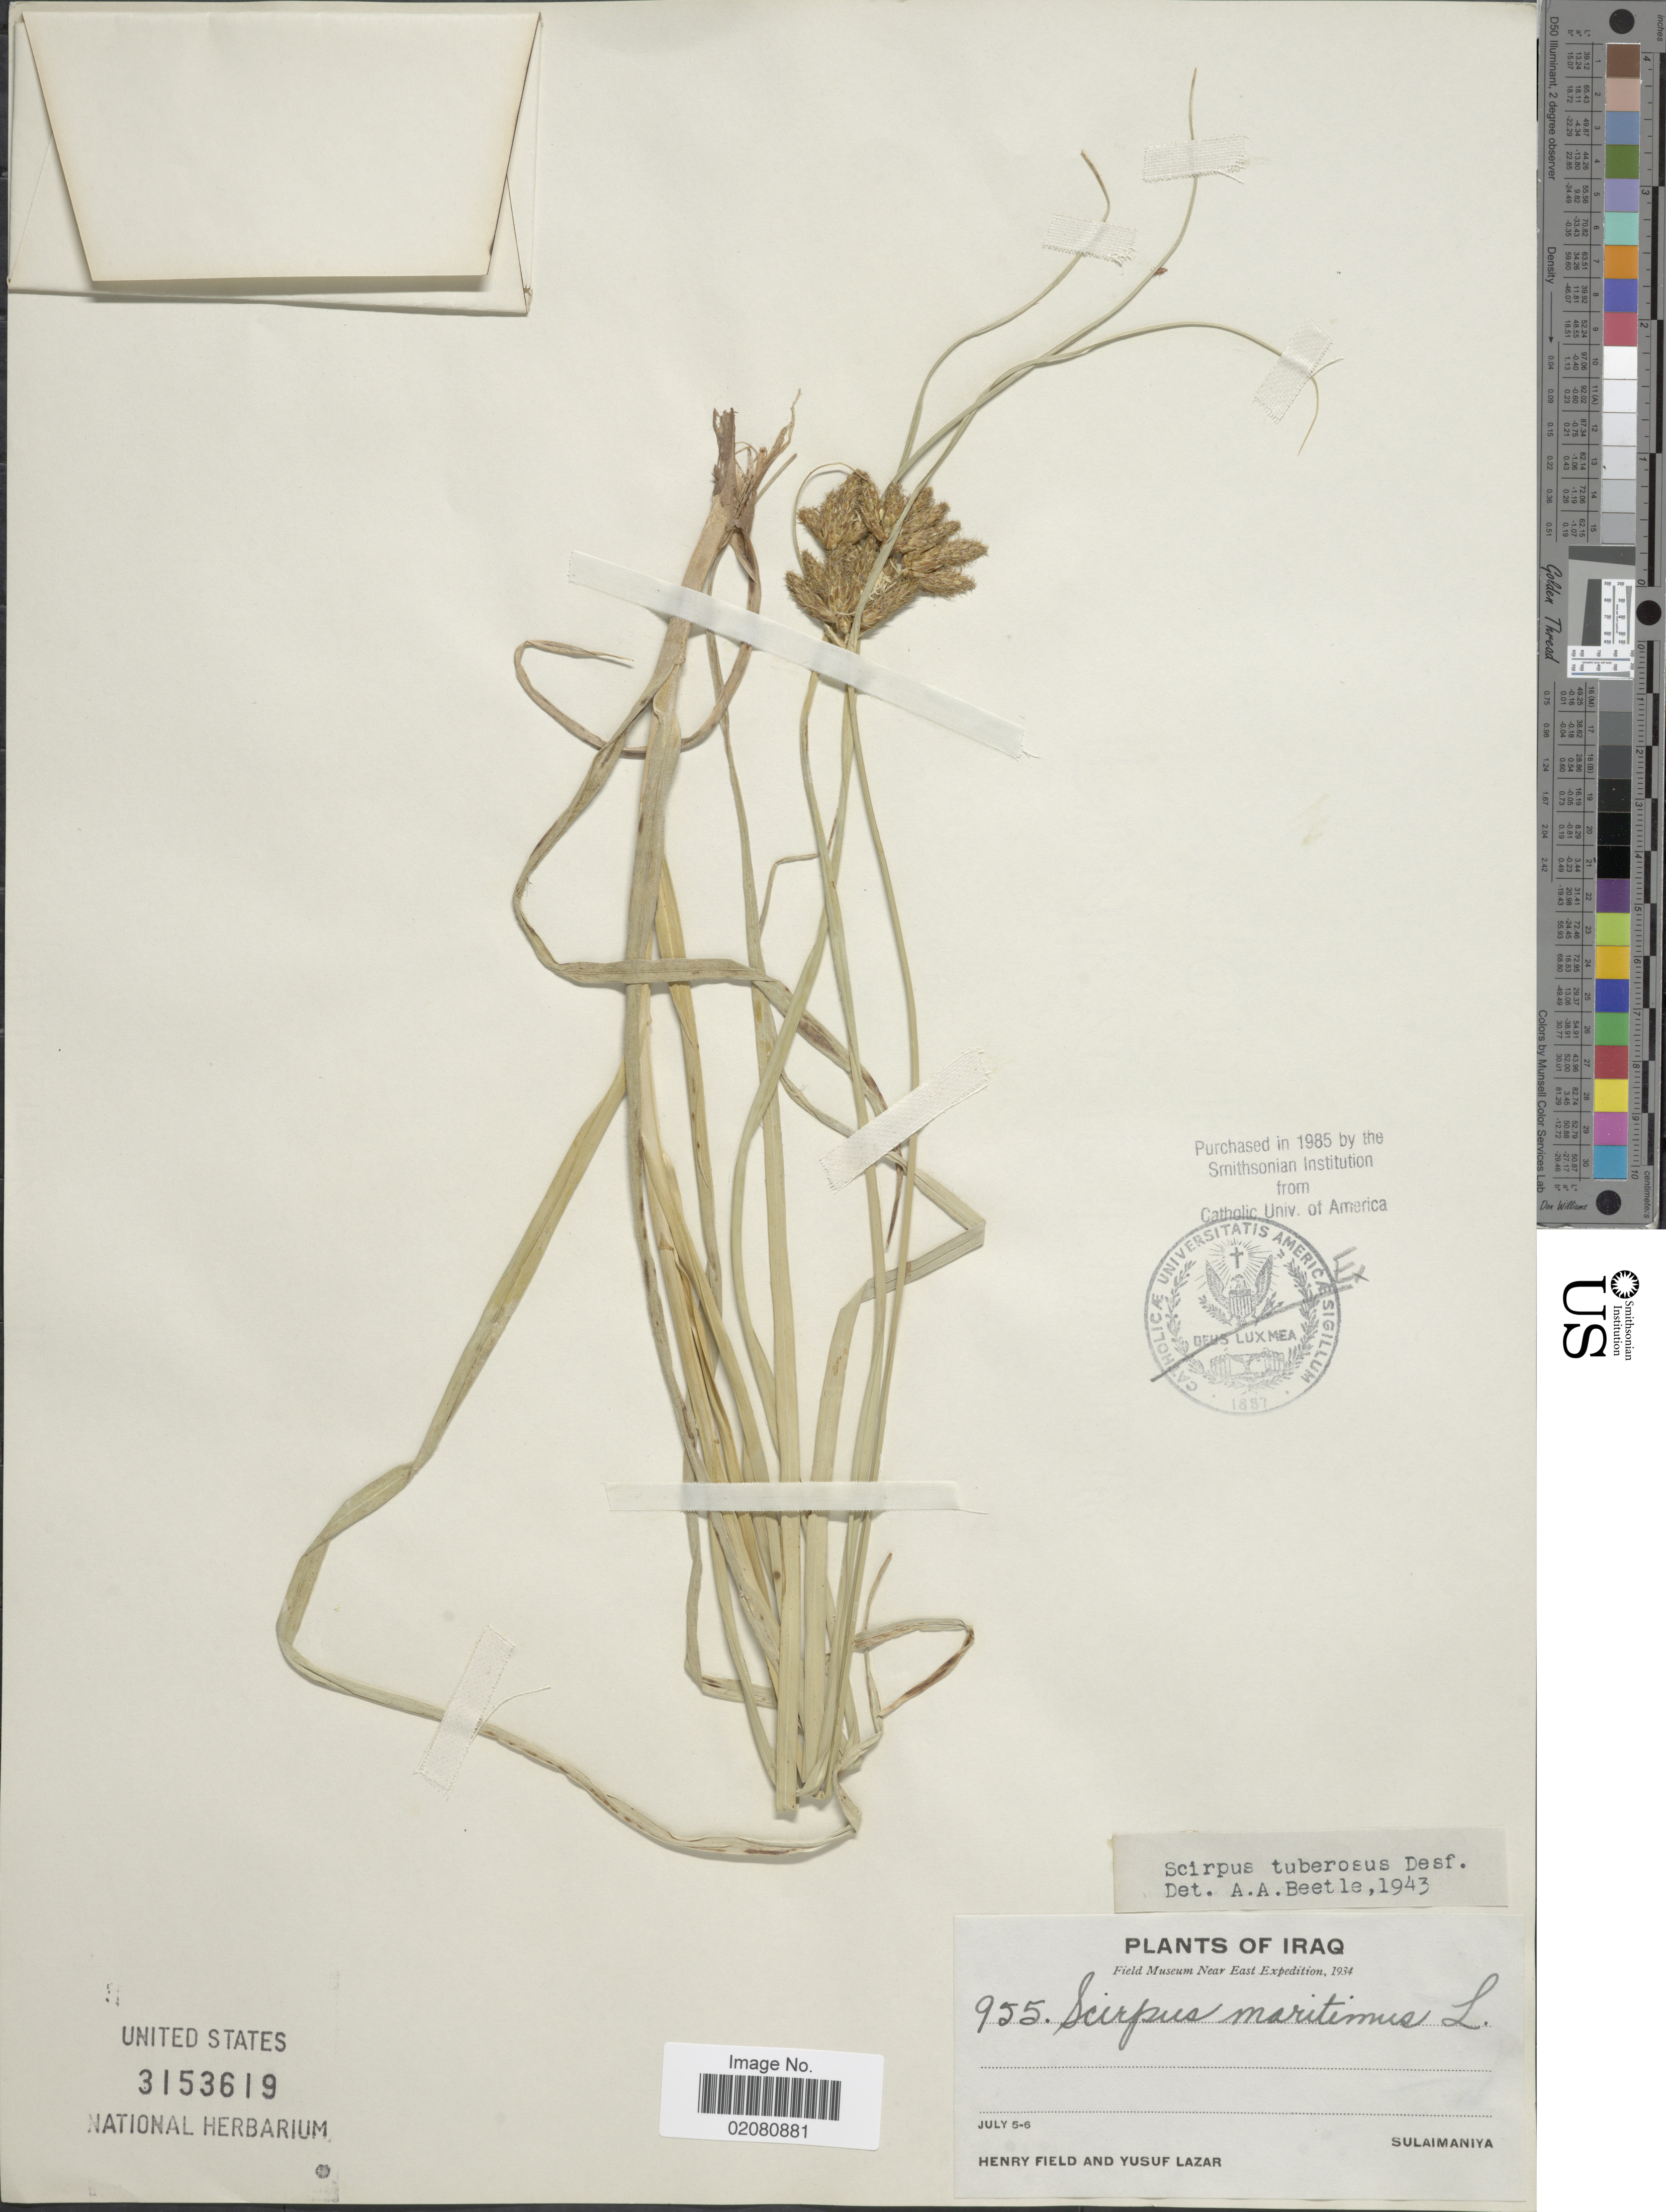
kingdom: Plantae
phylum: Tracheophyta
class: Liliopsida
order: Poales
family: Cyperaceae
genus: Bolboschoenus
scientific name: Bolboschoenus glaucus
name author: (Lam.) S.G. Sm.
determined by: Strong, Mark T., (BOT), Smithsonian Institution - National Museum of Natural History (UNITED STATES)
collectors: H. Field & Y. Lazar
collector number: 955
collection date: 1934-07-05/1934-07-06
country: Iraq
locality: Sulaimaniya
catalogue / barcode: US 3153619